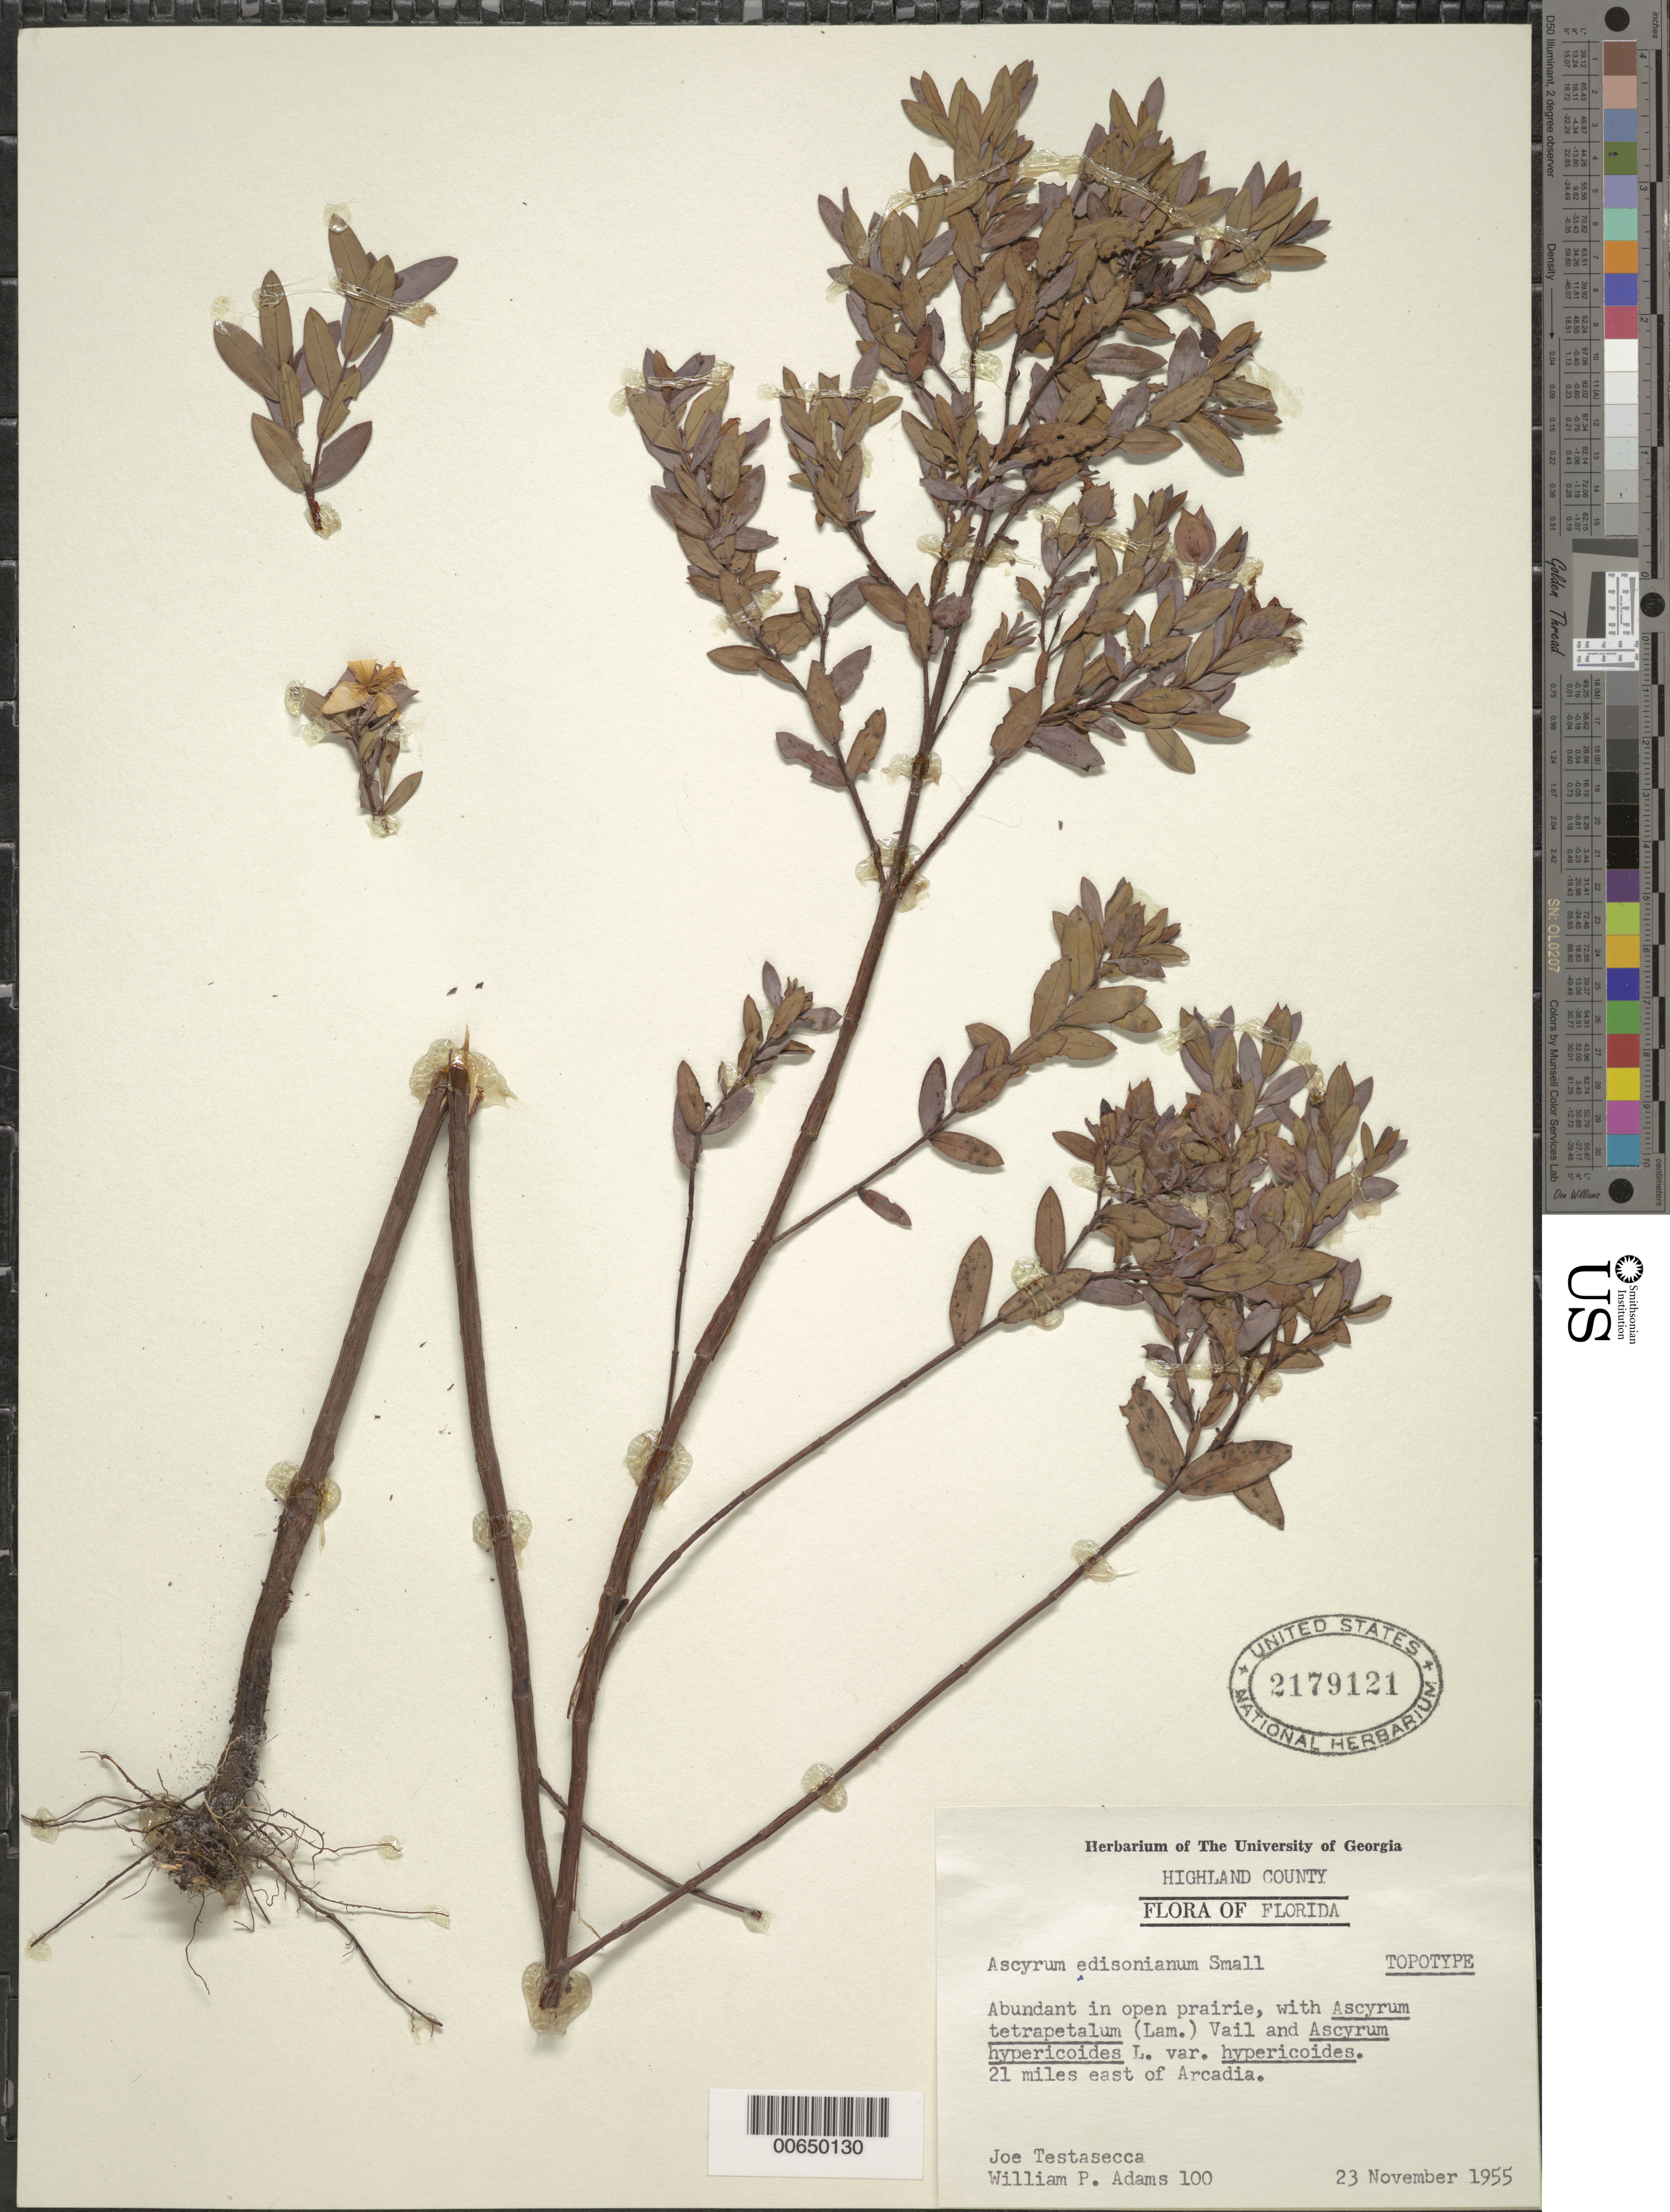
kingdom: Plantae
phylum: Tracheophyta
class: Magnoliopsida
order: Malpighiales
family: Hypericaceae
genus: Hypericum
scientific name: Hypericum edisonianum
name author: (Small) W.P. Adams & N. Robson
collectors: J. Testasecca & W. P. Adams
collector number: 100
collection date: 1955-11-23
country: United States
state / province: Florida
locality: Highland County, 21 miles east of Arcadia.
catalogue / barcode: US 2179121